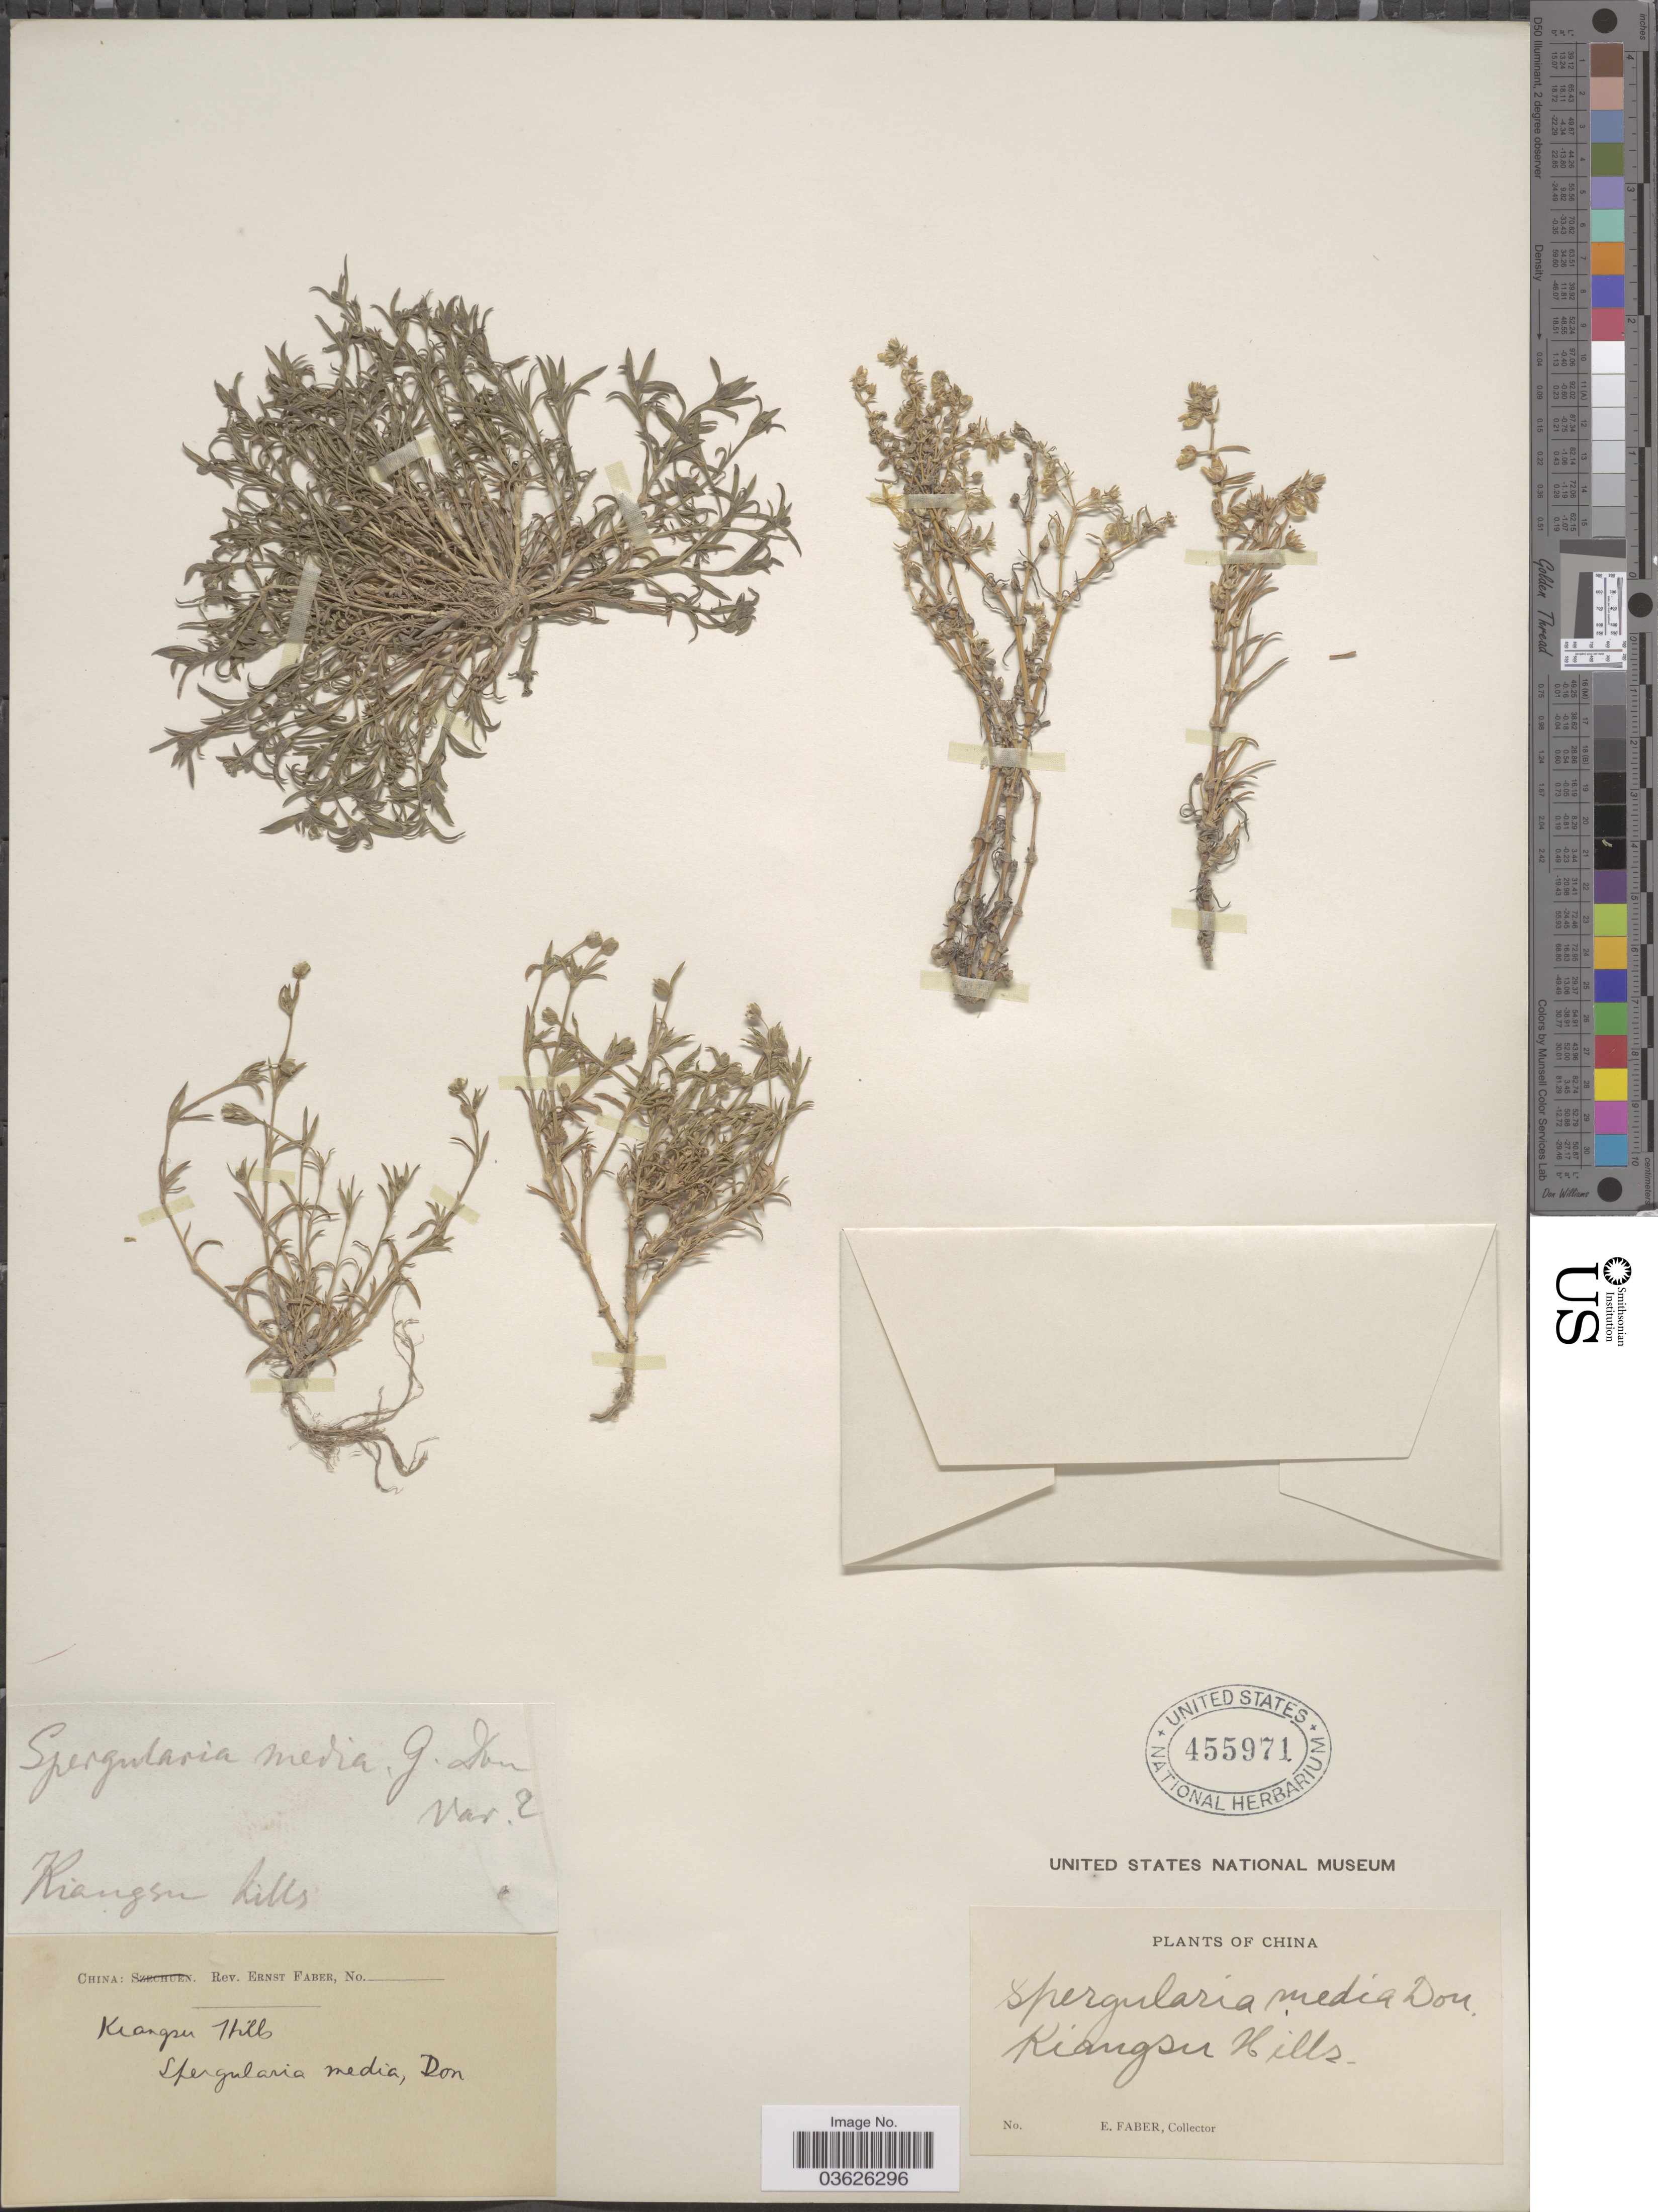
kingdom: Plantae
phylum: Tracheophyta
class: Magnoliopsida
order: Caryophyllales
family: Caryophyllaceae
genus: Spergularia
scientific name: Spergularia media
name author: (L.) C. Presl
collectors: E. Faber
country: China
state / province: Jiangsu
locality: Kiangsu Hills.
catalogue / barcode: US 455971